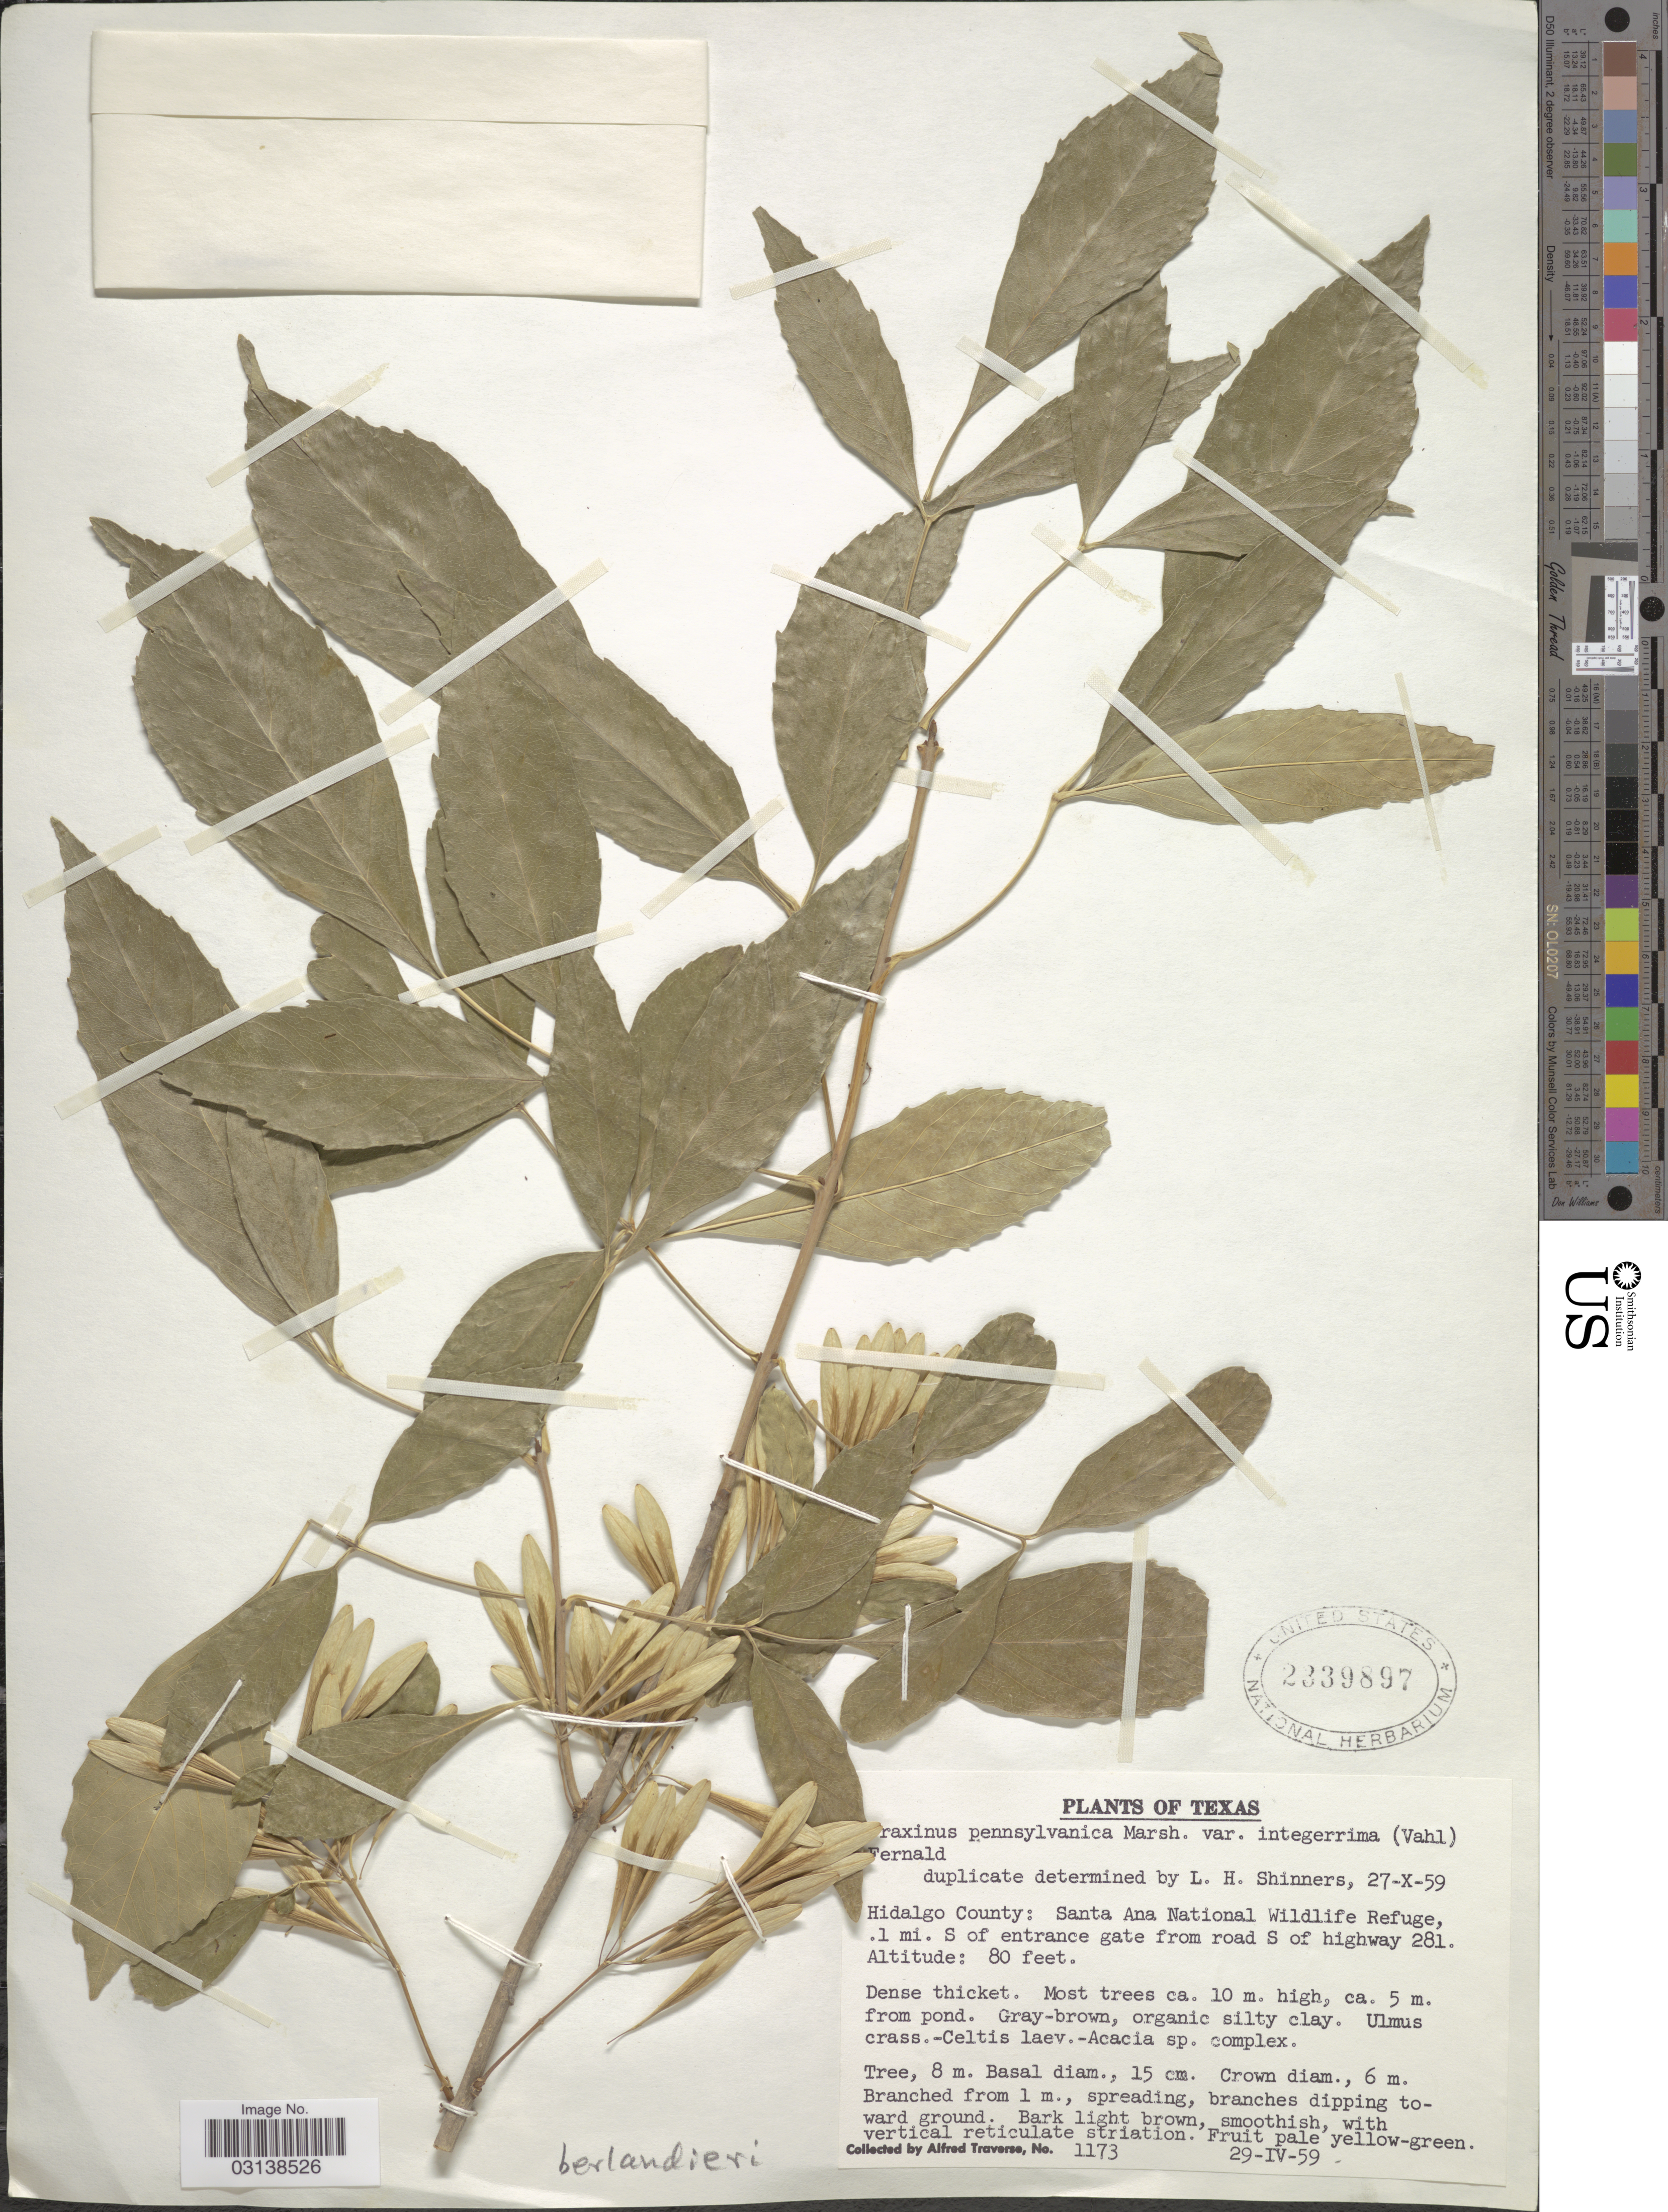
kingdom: Plantae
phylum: Tracheophyta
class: Magnoliopsida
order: Lamiales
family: Oleaceae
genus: Fraxinus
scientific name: Fraxinus berlandieriana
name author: A. DC.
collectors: A. Traverse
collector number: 1173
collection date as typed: Transcribed d/m/y: 29/4/59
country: United States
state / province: Texas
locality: Hidalgo County: Santa Ana National Wildlife Refuge, 1 mi. S of entrance gate from road S of highway 281.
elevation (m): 24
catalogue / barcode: US 2339897